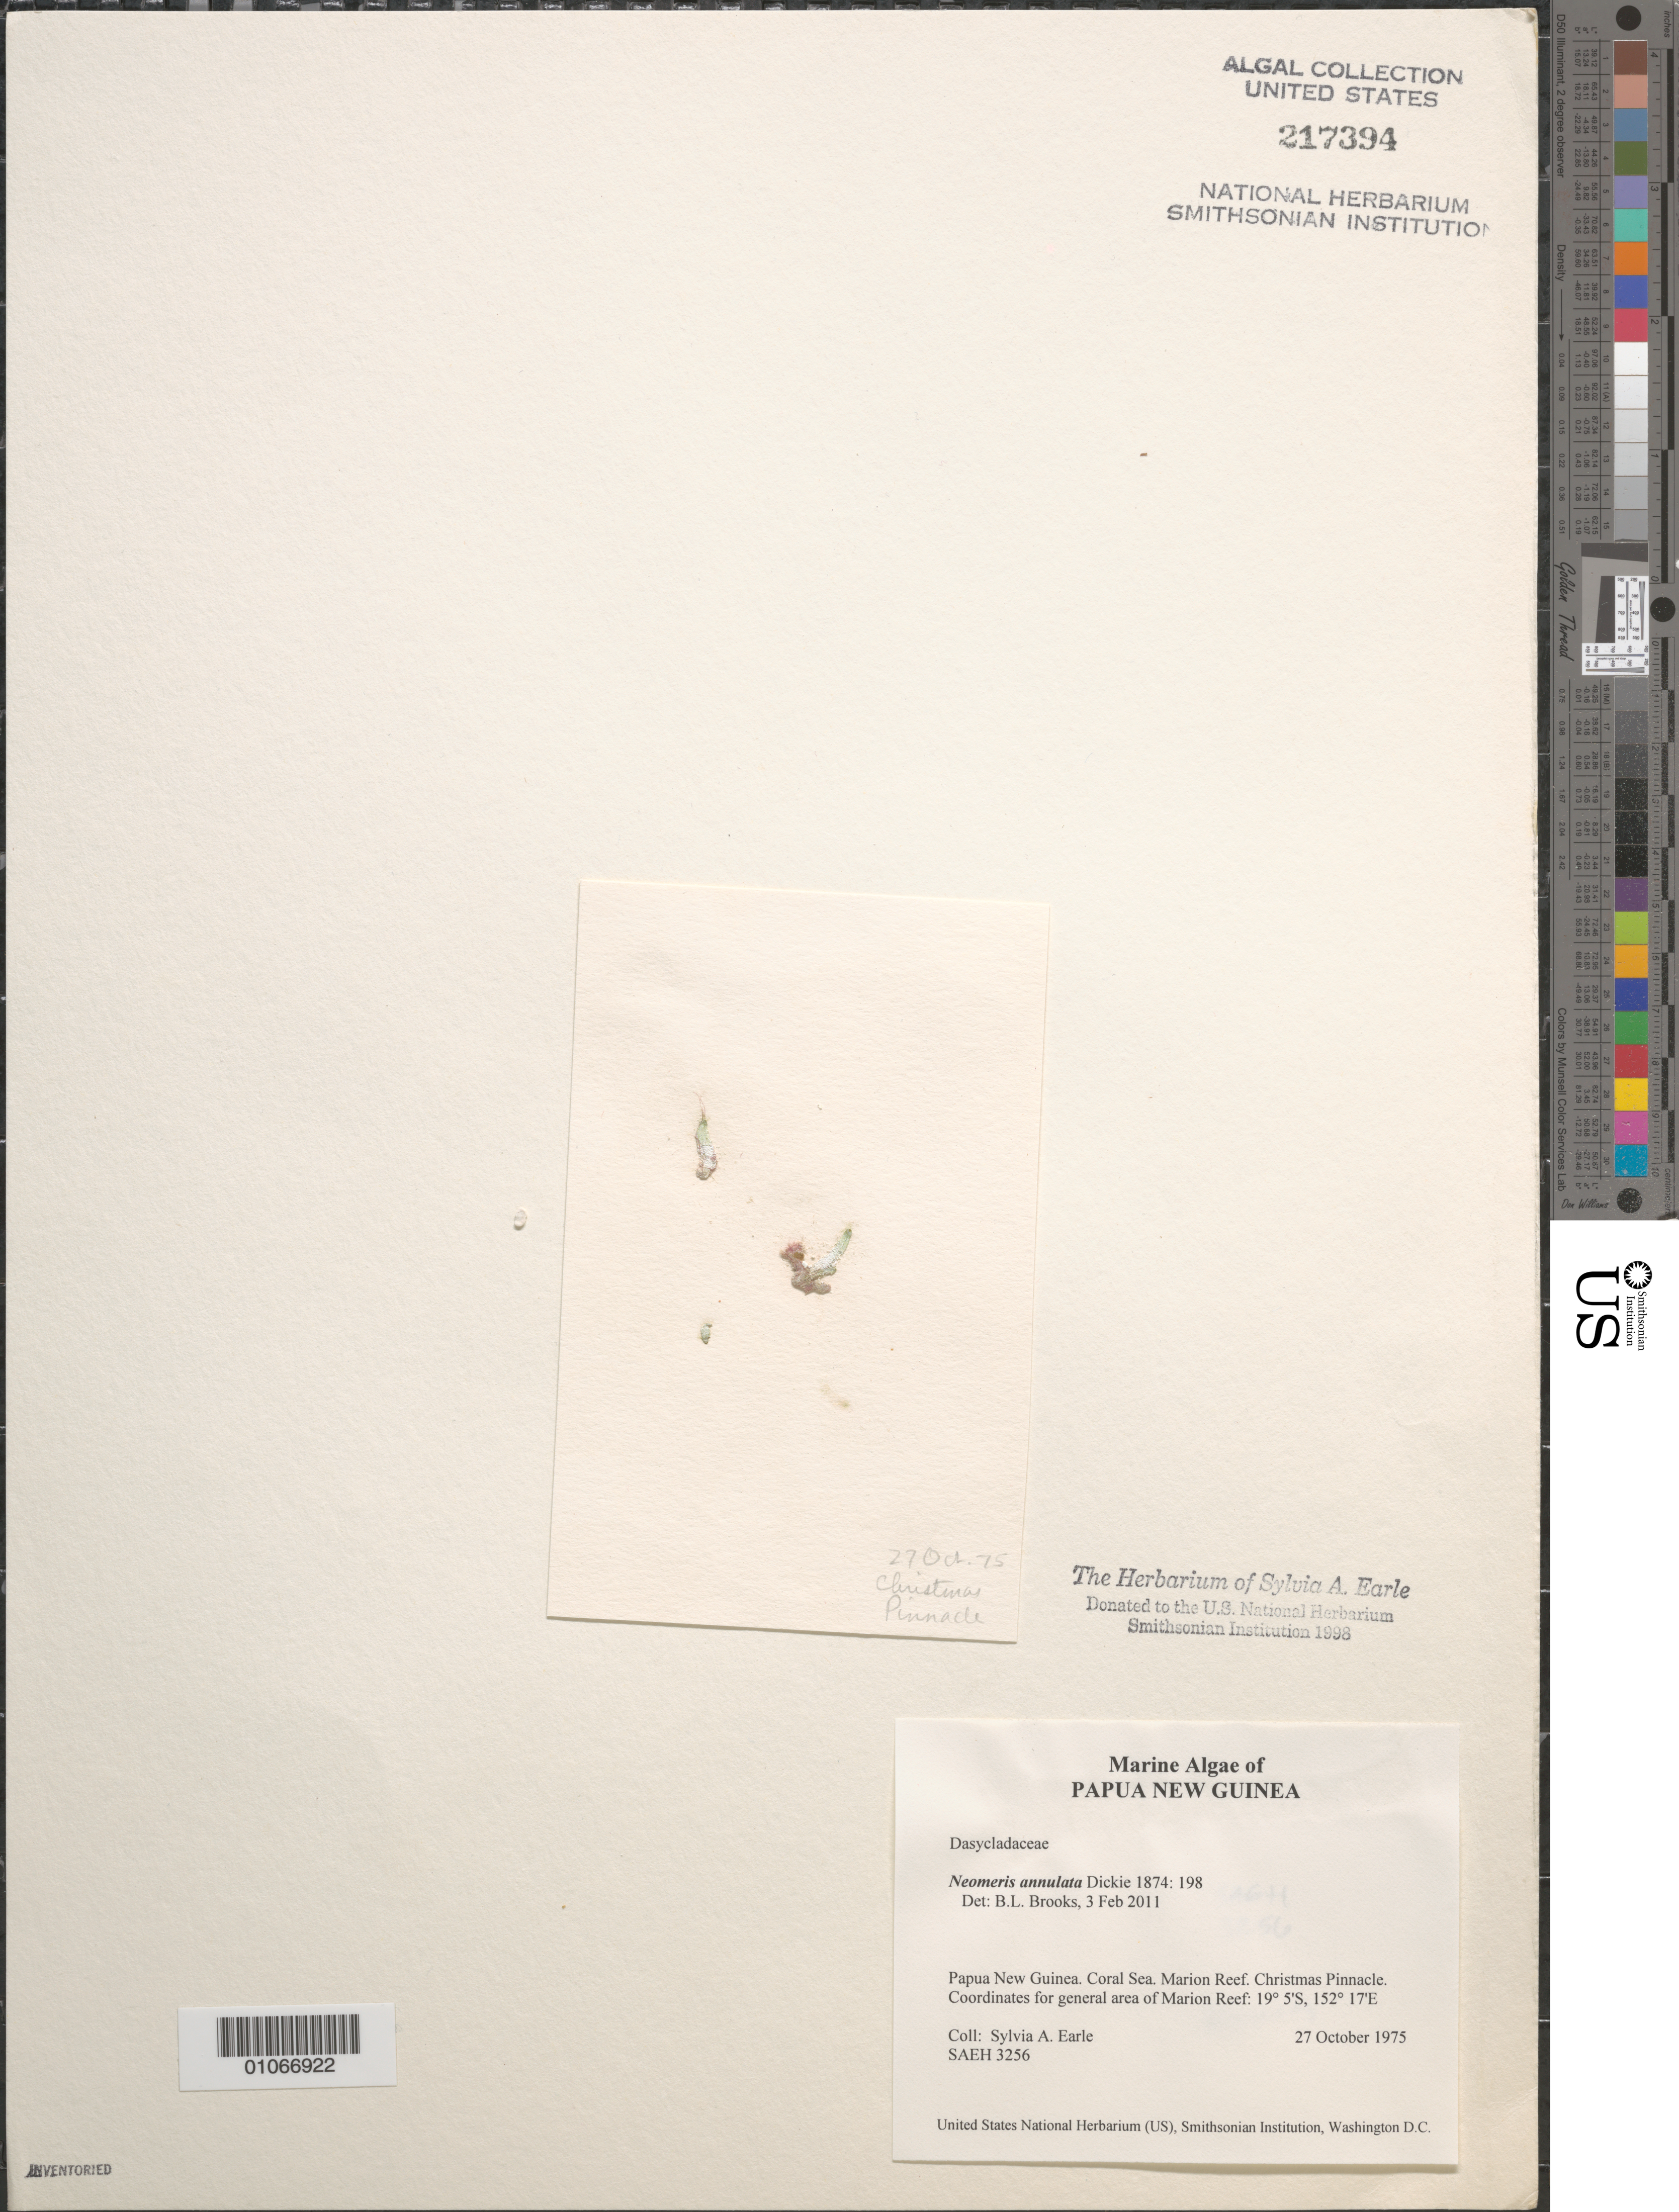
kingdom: Plantae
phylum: Chlorophyta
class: Ulvophyceae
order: Dasycladales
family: Dasycladaceae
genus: Neomeris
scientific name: Neomeris annulata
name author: Dickie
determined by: Brooks, B. L., (BOT), Smithsonian Institution - National Museum of Natural History (UNITED STATES)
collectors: S. A. Earle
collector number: SAEH 3256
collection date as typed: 27 Oct 1975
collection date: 1975-10-27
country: Australia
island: Marion Reef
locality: Coral Sea, Marion Reef, Christmas Pinnacle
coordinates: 19 5'S, 152 17'E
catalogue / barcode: US 217394